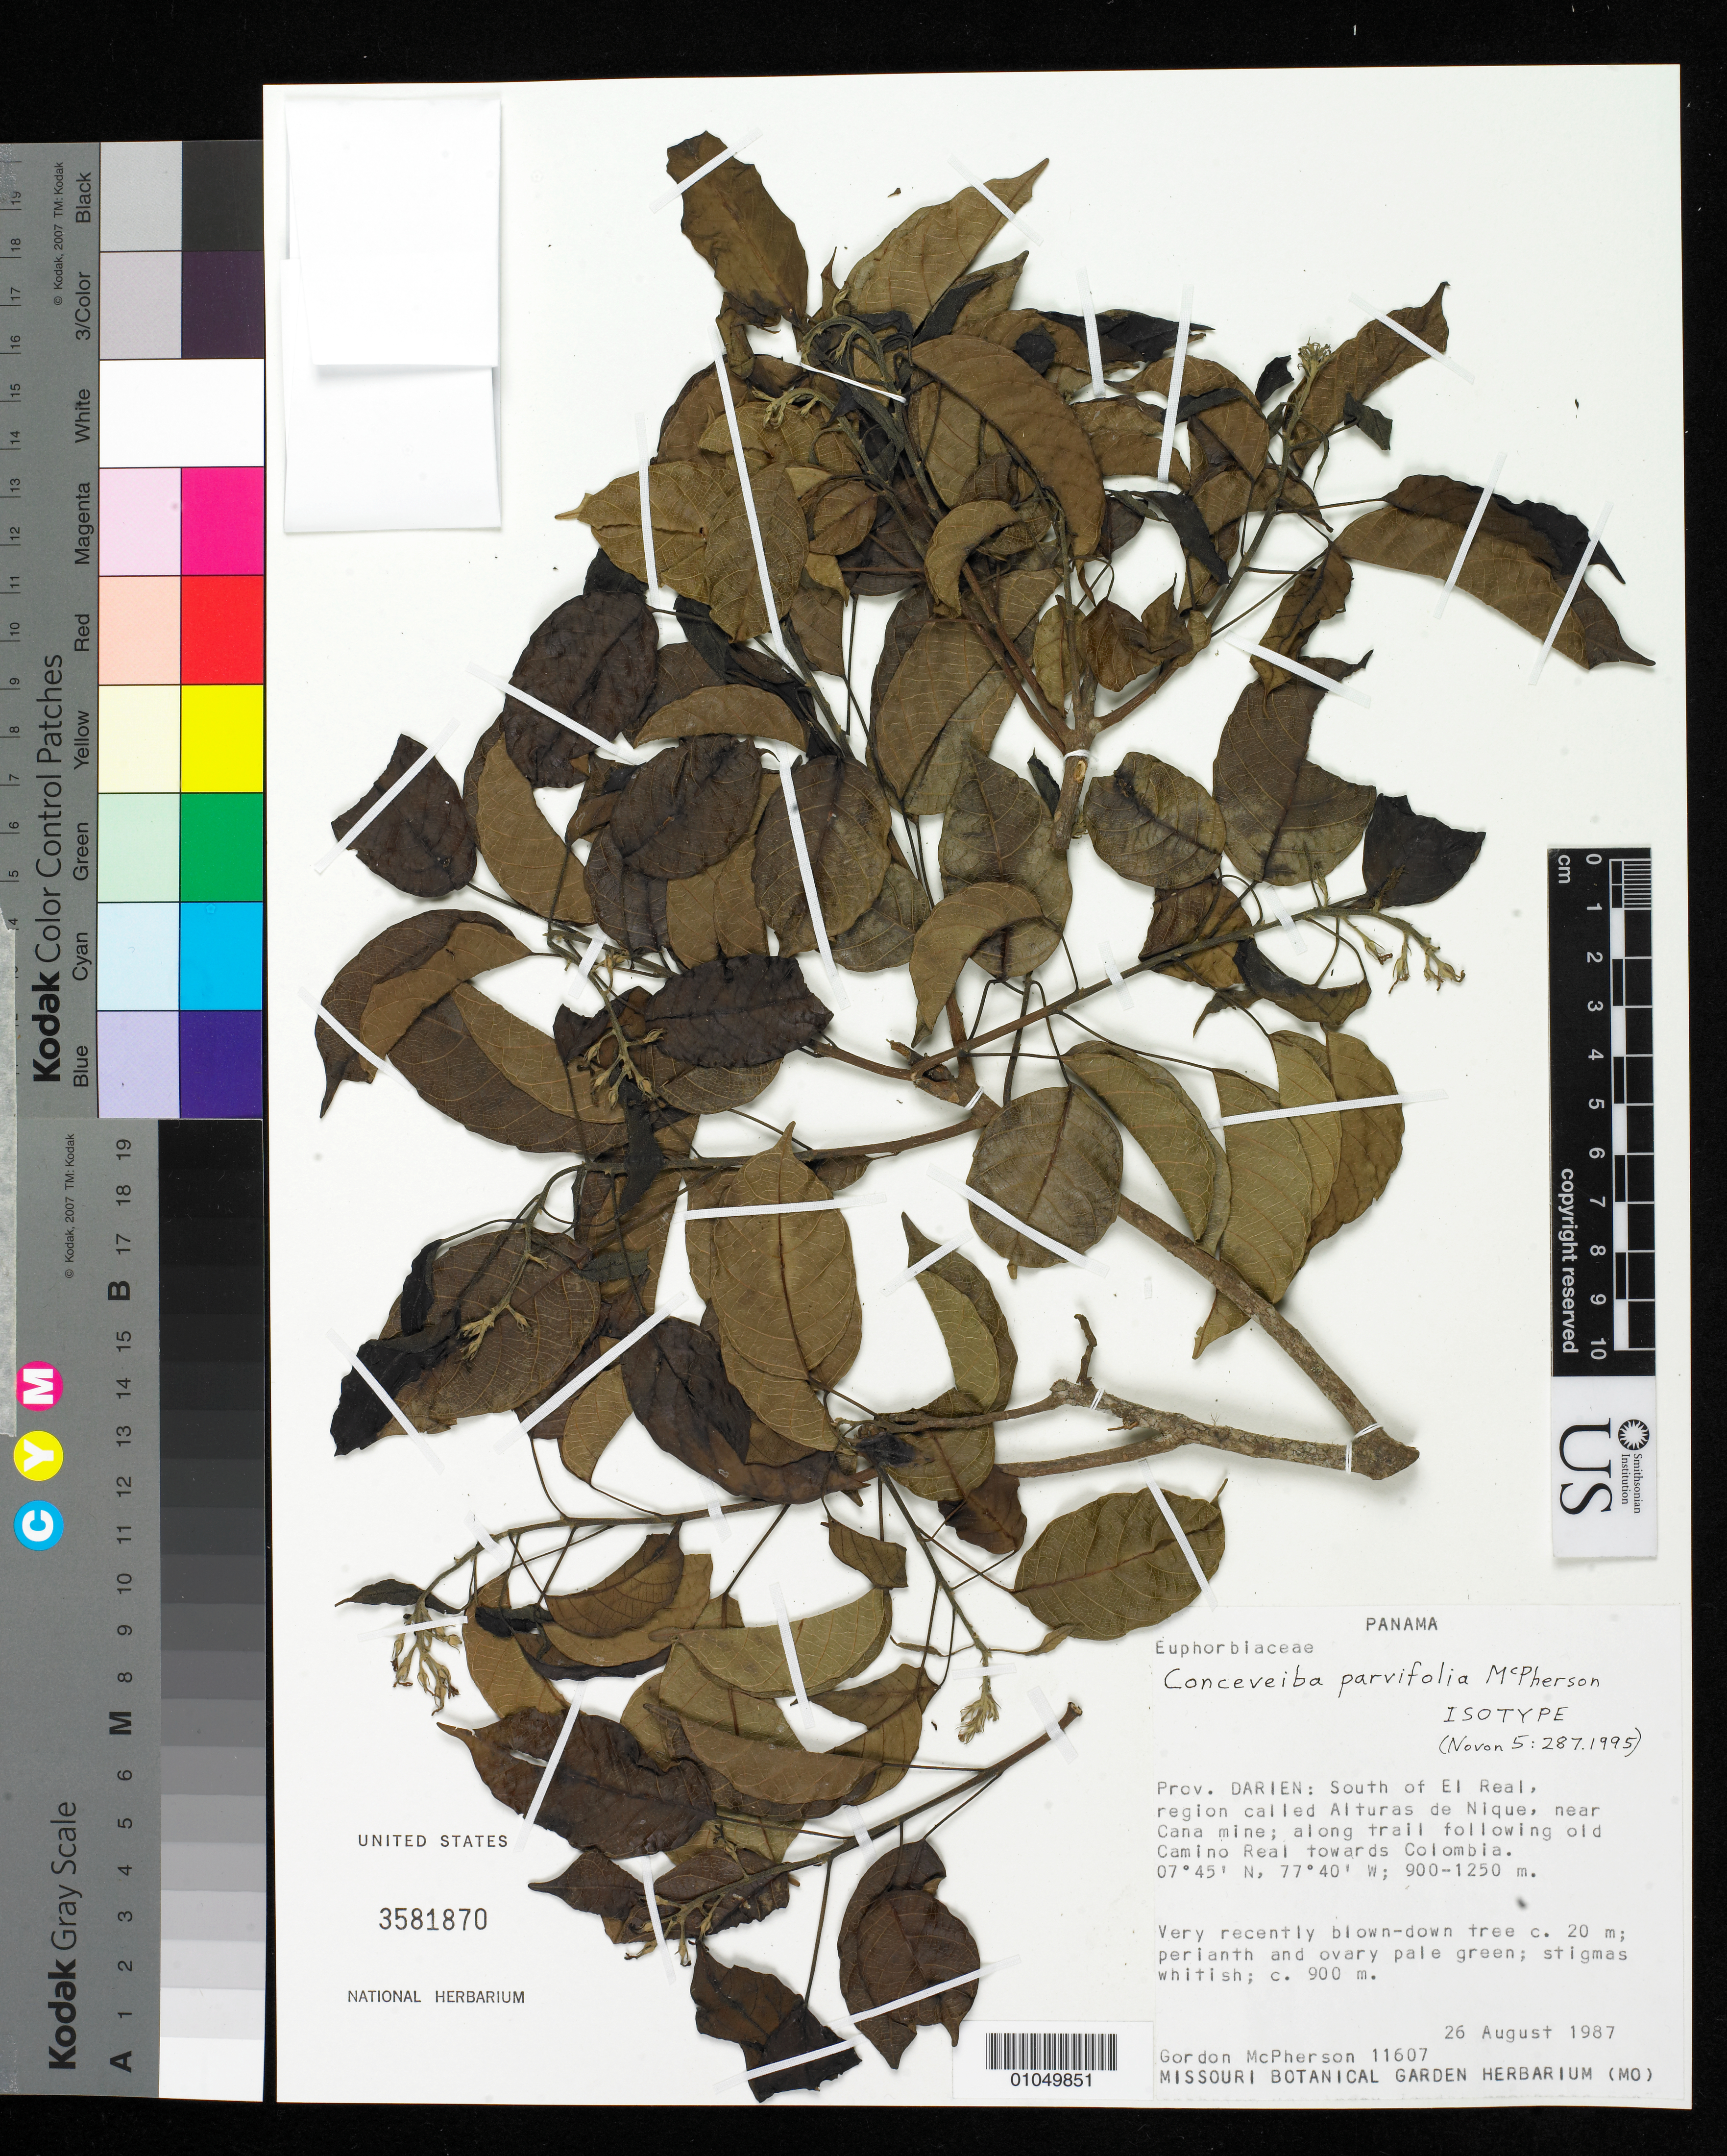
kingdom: Plantae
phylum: Tracheophyta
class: Magnoliopsida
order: Malpighiales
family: Euphorbiaceae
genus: Conceveiba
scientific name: Conceveiba parvifolia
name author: McPherson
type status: Isotype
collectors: G. D. McPherson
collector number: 11607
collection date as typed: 26 Aug 1987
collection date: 1987-08-26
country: Panama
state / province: Darién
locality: Prov. Darien: south of El Real, regioncalled Alturas de Nique, near Cana mine; along trail following old Camino Real towards Colombia.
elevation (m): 900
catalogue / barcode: US 3581870